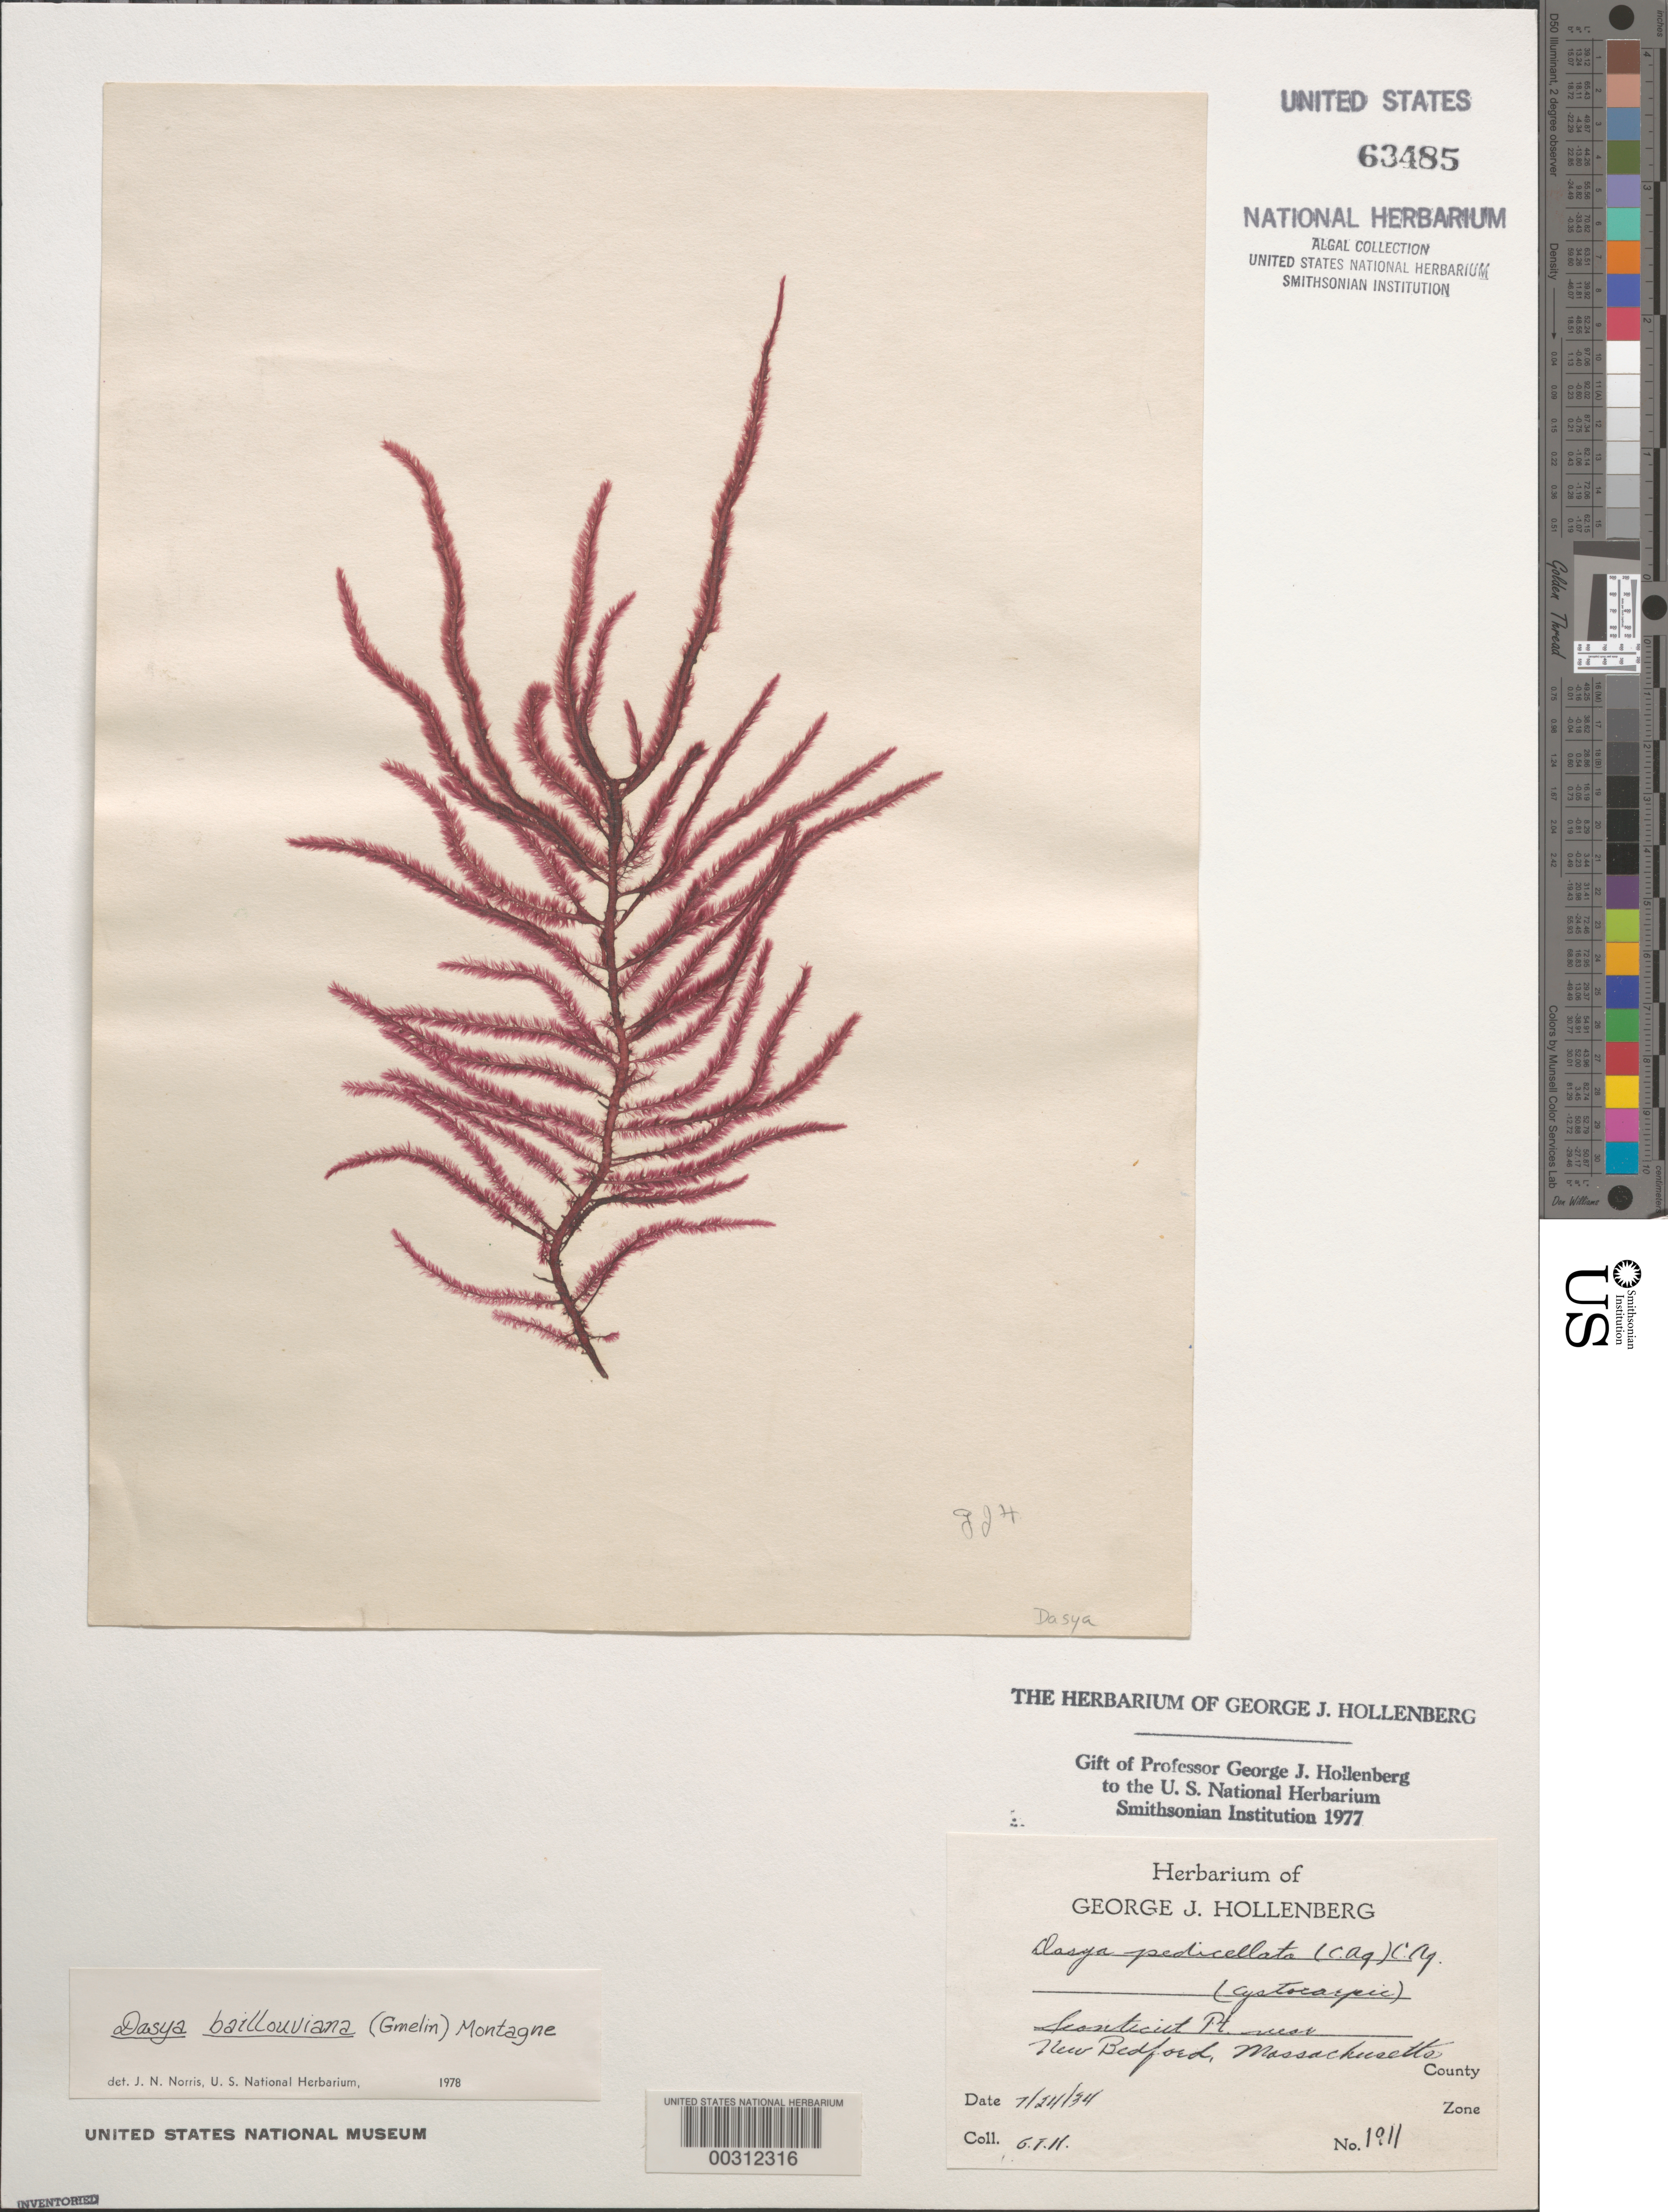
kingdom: Plantae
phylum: Rhodophyta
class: Florideophyceae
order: Ceramiales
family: Dasyaceae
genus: Dasya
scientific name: Dasya pedicellata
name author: (C. Agardh) C. Agardh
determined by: Algae name updating Project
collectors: G. Hollenberg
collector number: GJH 1911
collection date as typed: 24 Jul 1934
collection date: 1934-07-24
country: United States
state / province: Massachusetts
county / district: Bristol County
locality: Sconticut Point near New Bedford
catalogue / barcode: US 63485